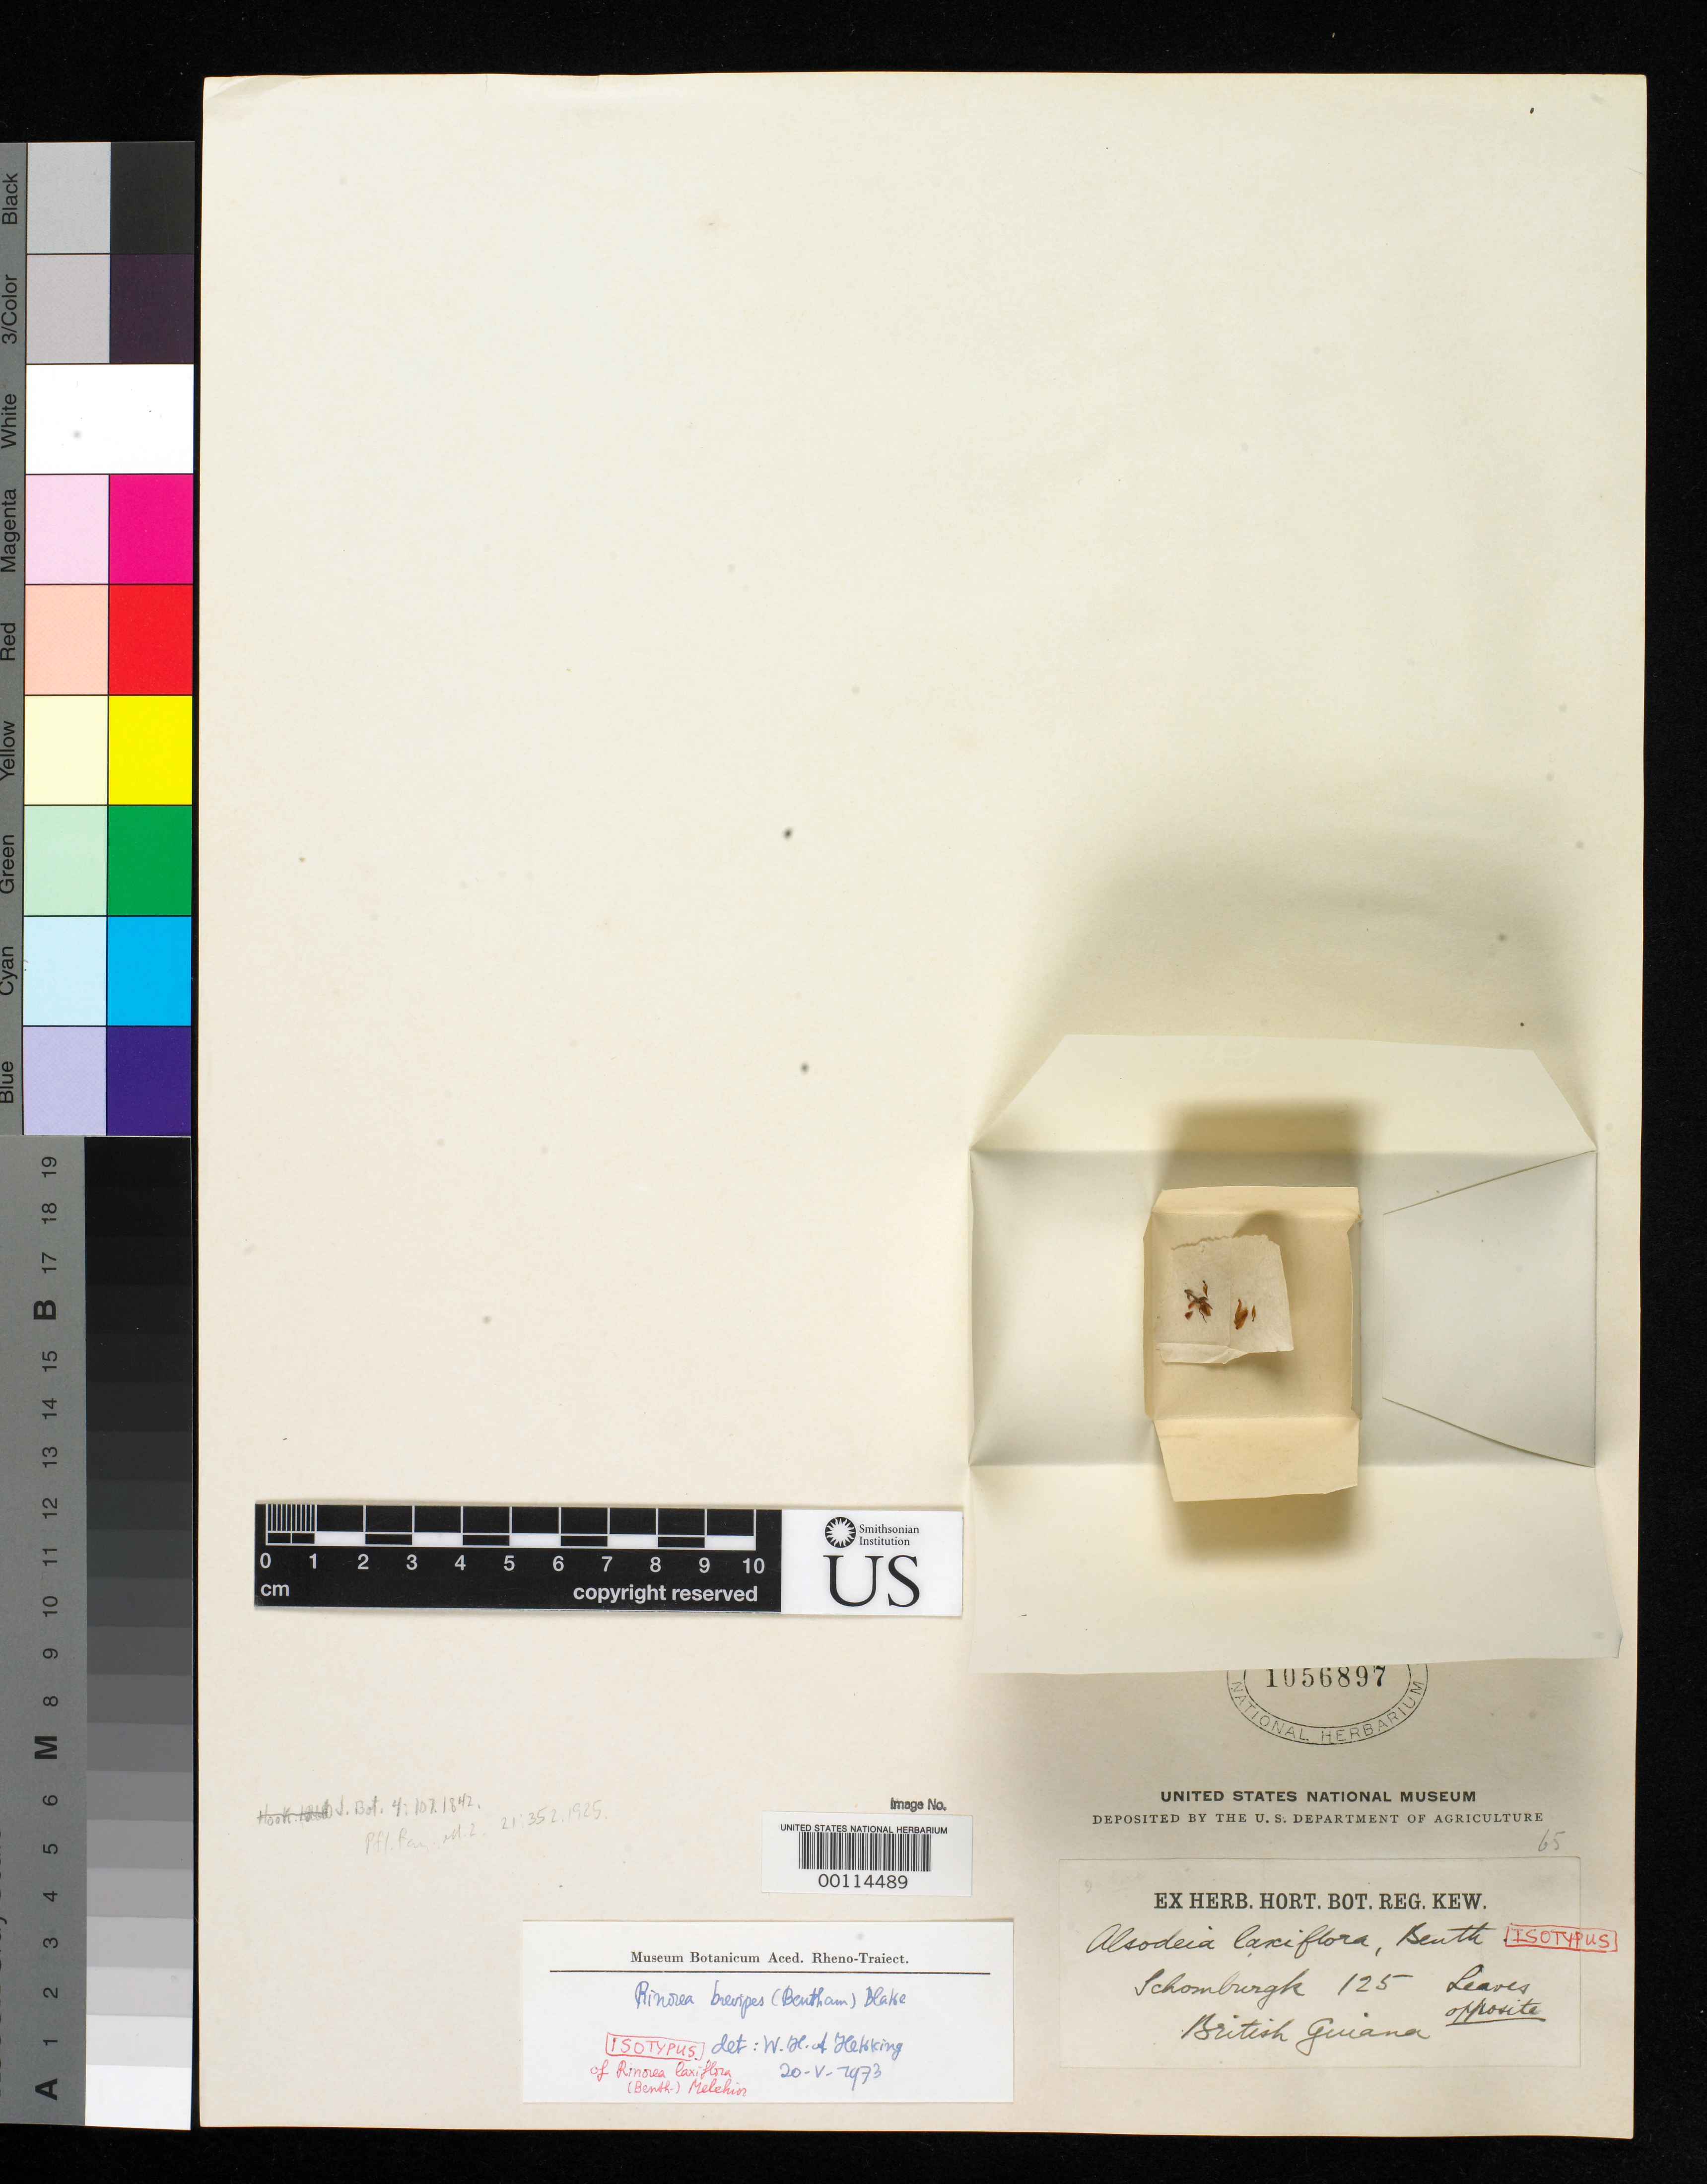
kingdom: Plantae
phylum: Tracheophyta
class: Magnoliopsida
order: Malpighiales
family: Violaceae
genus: Alsodeia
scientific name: Alsodeia laxiflora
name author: Benth.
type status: Isotype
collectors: R. H. Schomburgk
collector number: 125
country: Guyana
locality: Rupununi.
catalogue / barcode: US 1056897